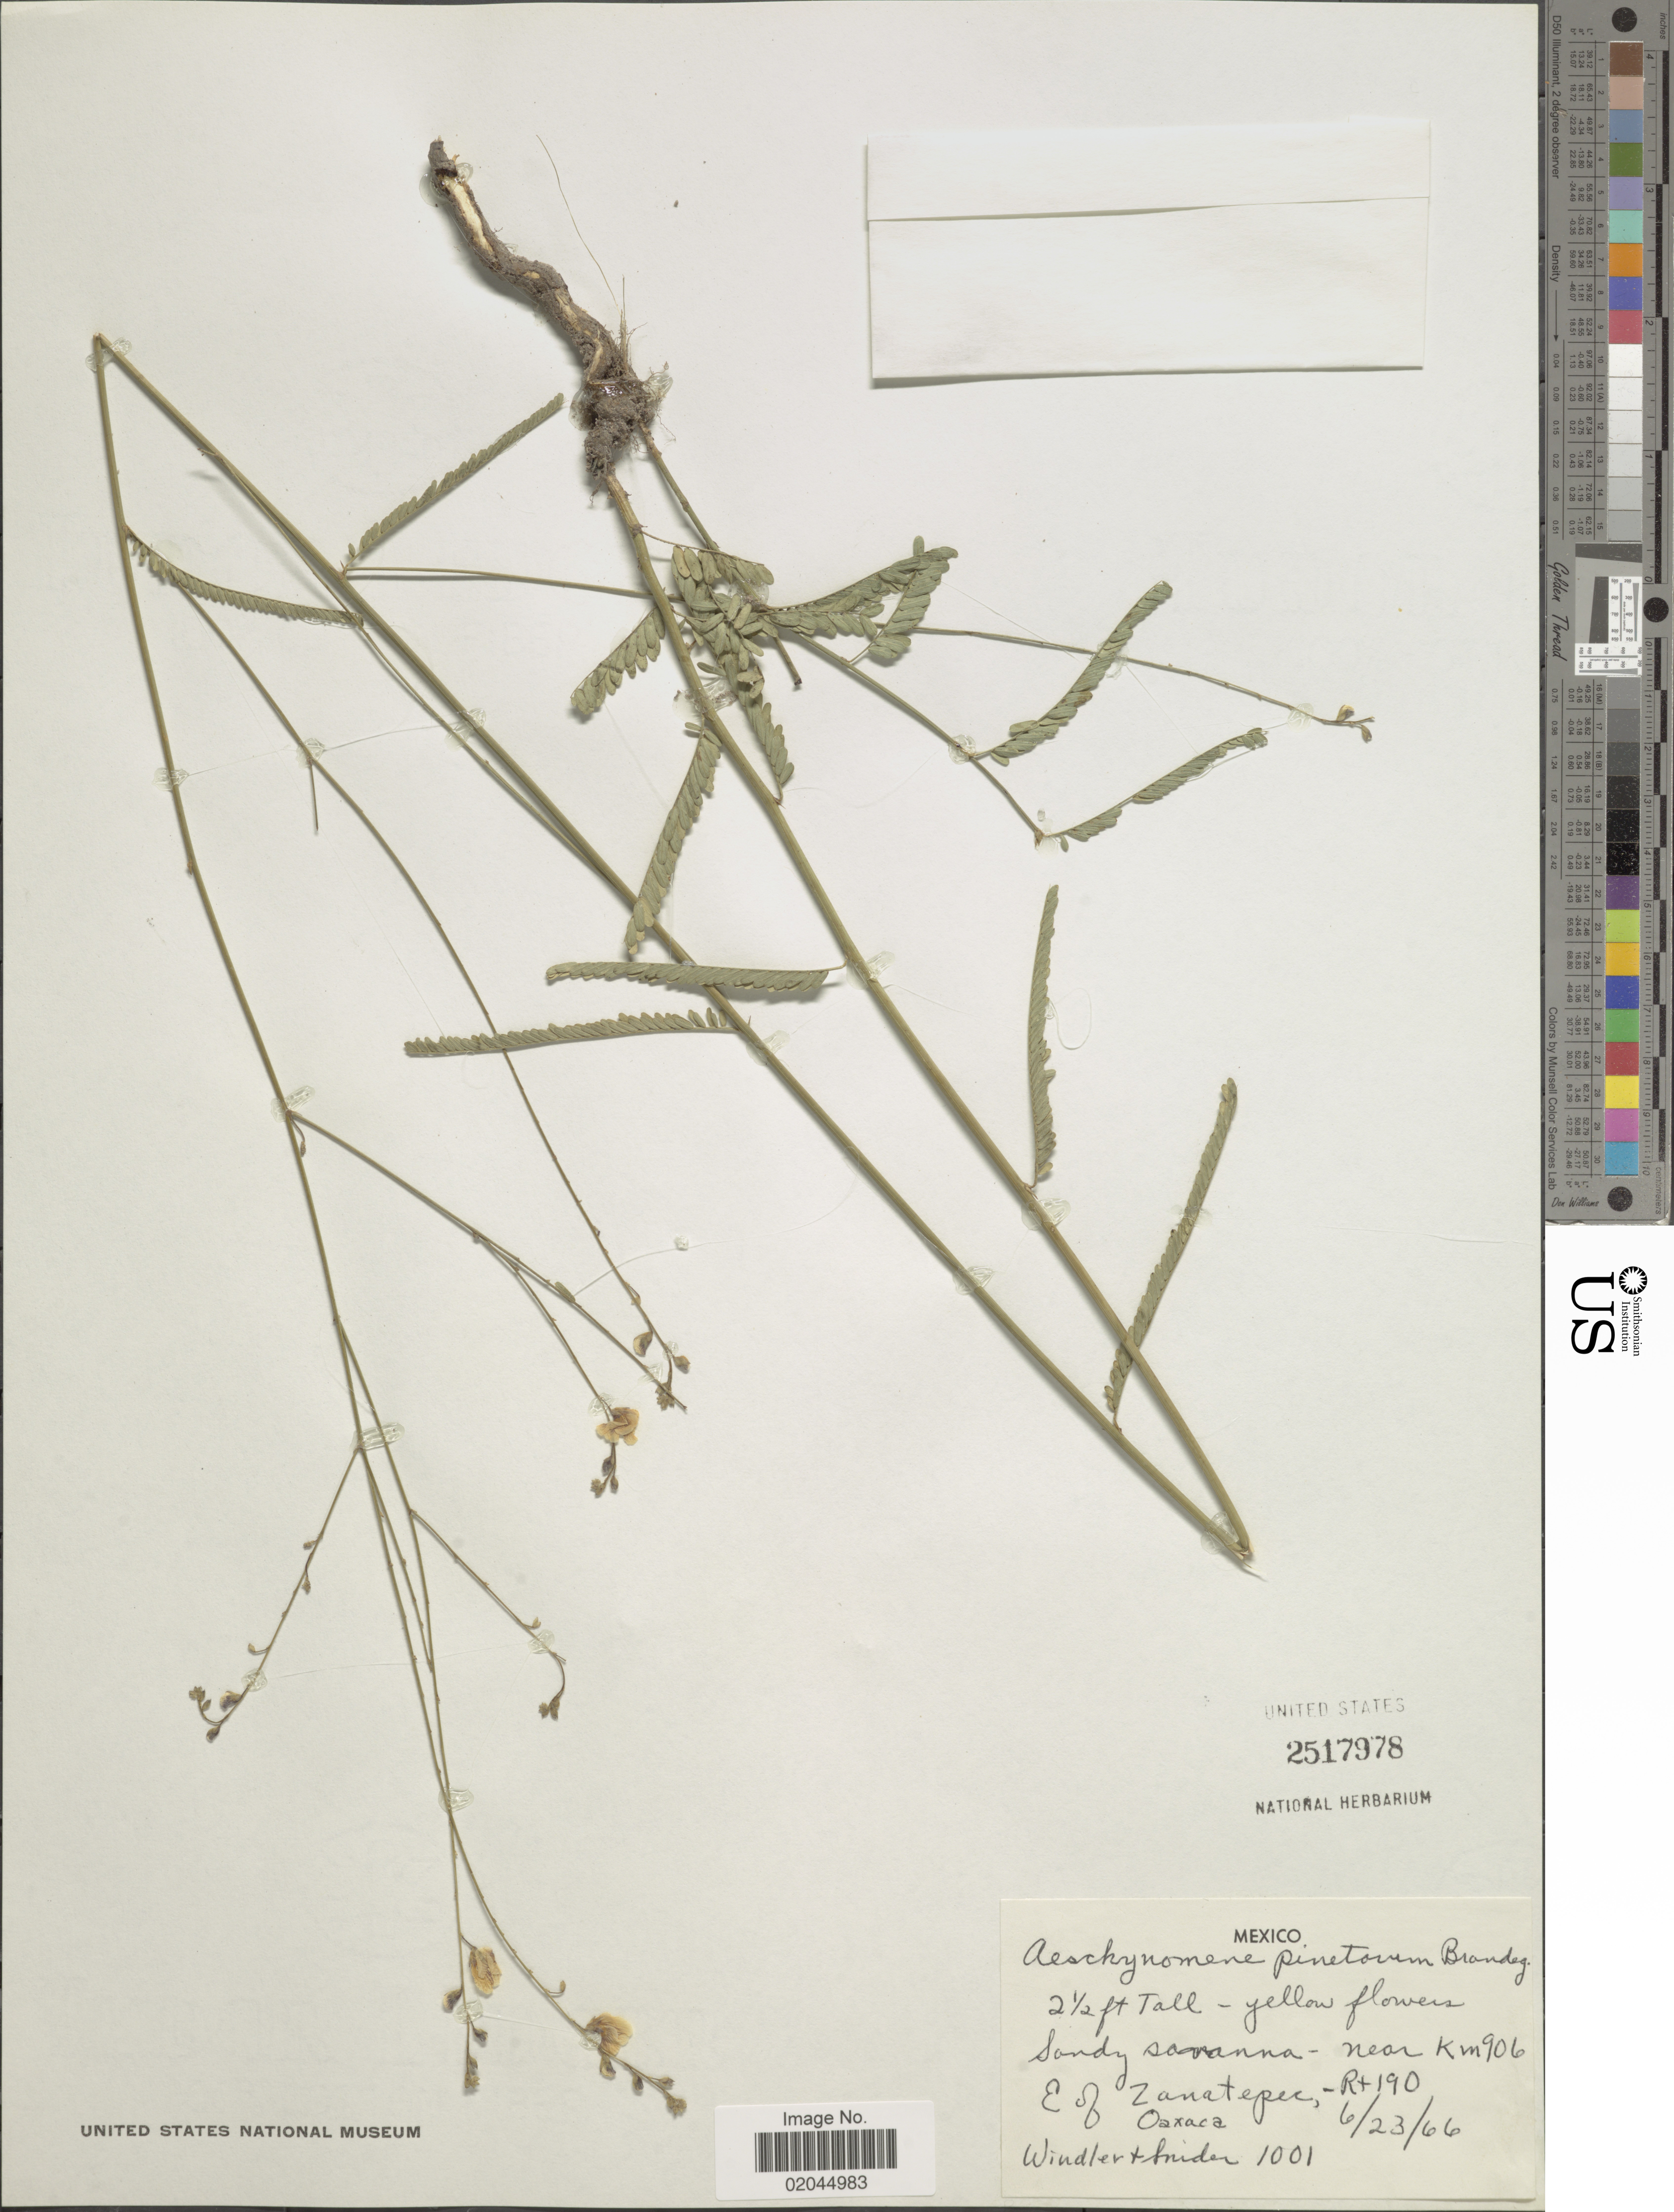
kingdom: Plantae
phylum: Tracheophyta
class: Magnoliopsida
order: Fabales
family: Fabaceae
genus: Aeschynomene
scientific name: Aeschynomene pinetorum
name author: Brandegee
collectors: Windler, B. K. & Snider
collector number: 1001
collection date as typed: Transcribed d/m/y: 23/6/66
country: Mexico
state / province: Oaxaca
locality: E of Zanatepec, Rt. 190, Oaxaca, near Km 906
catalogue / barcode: US 2517978